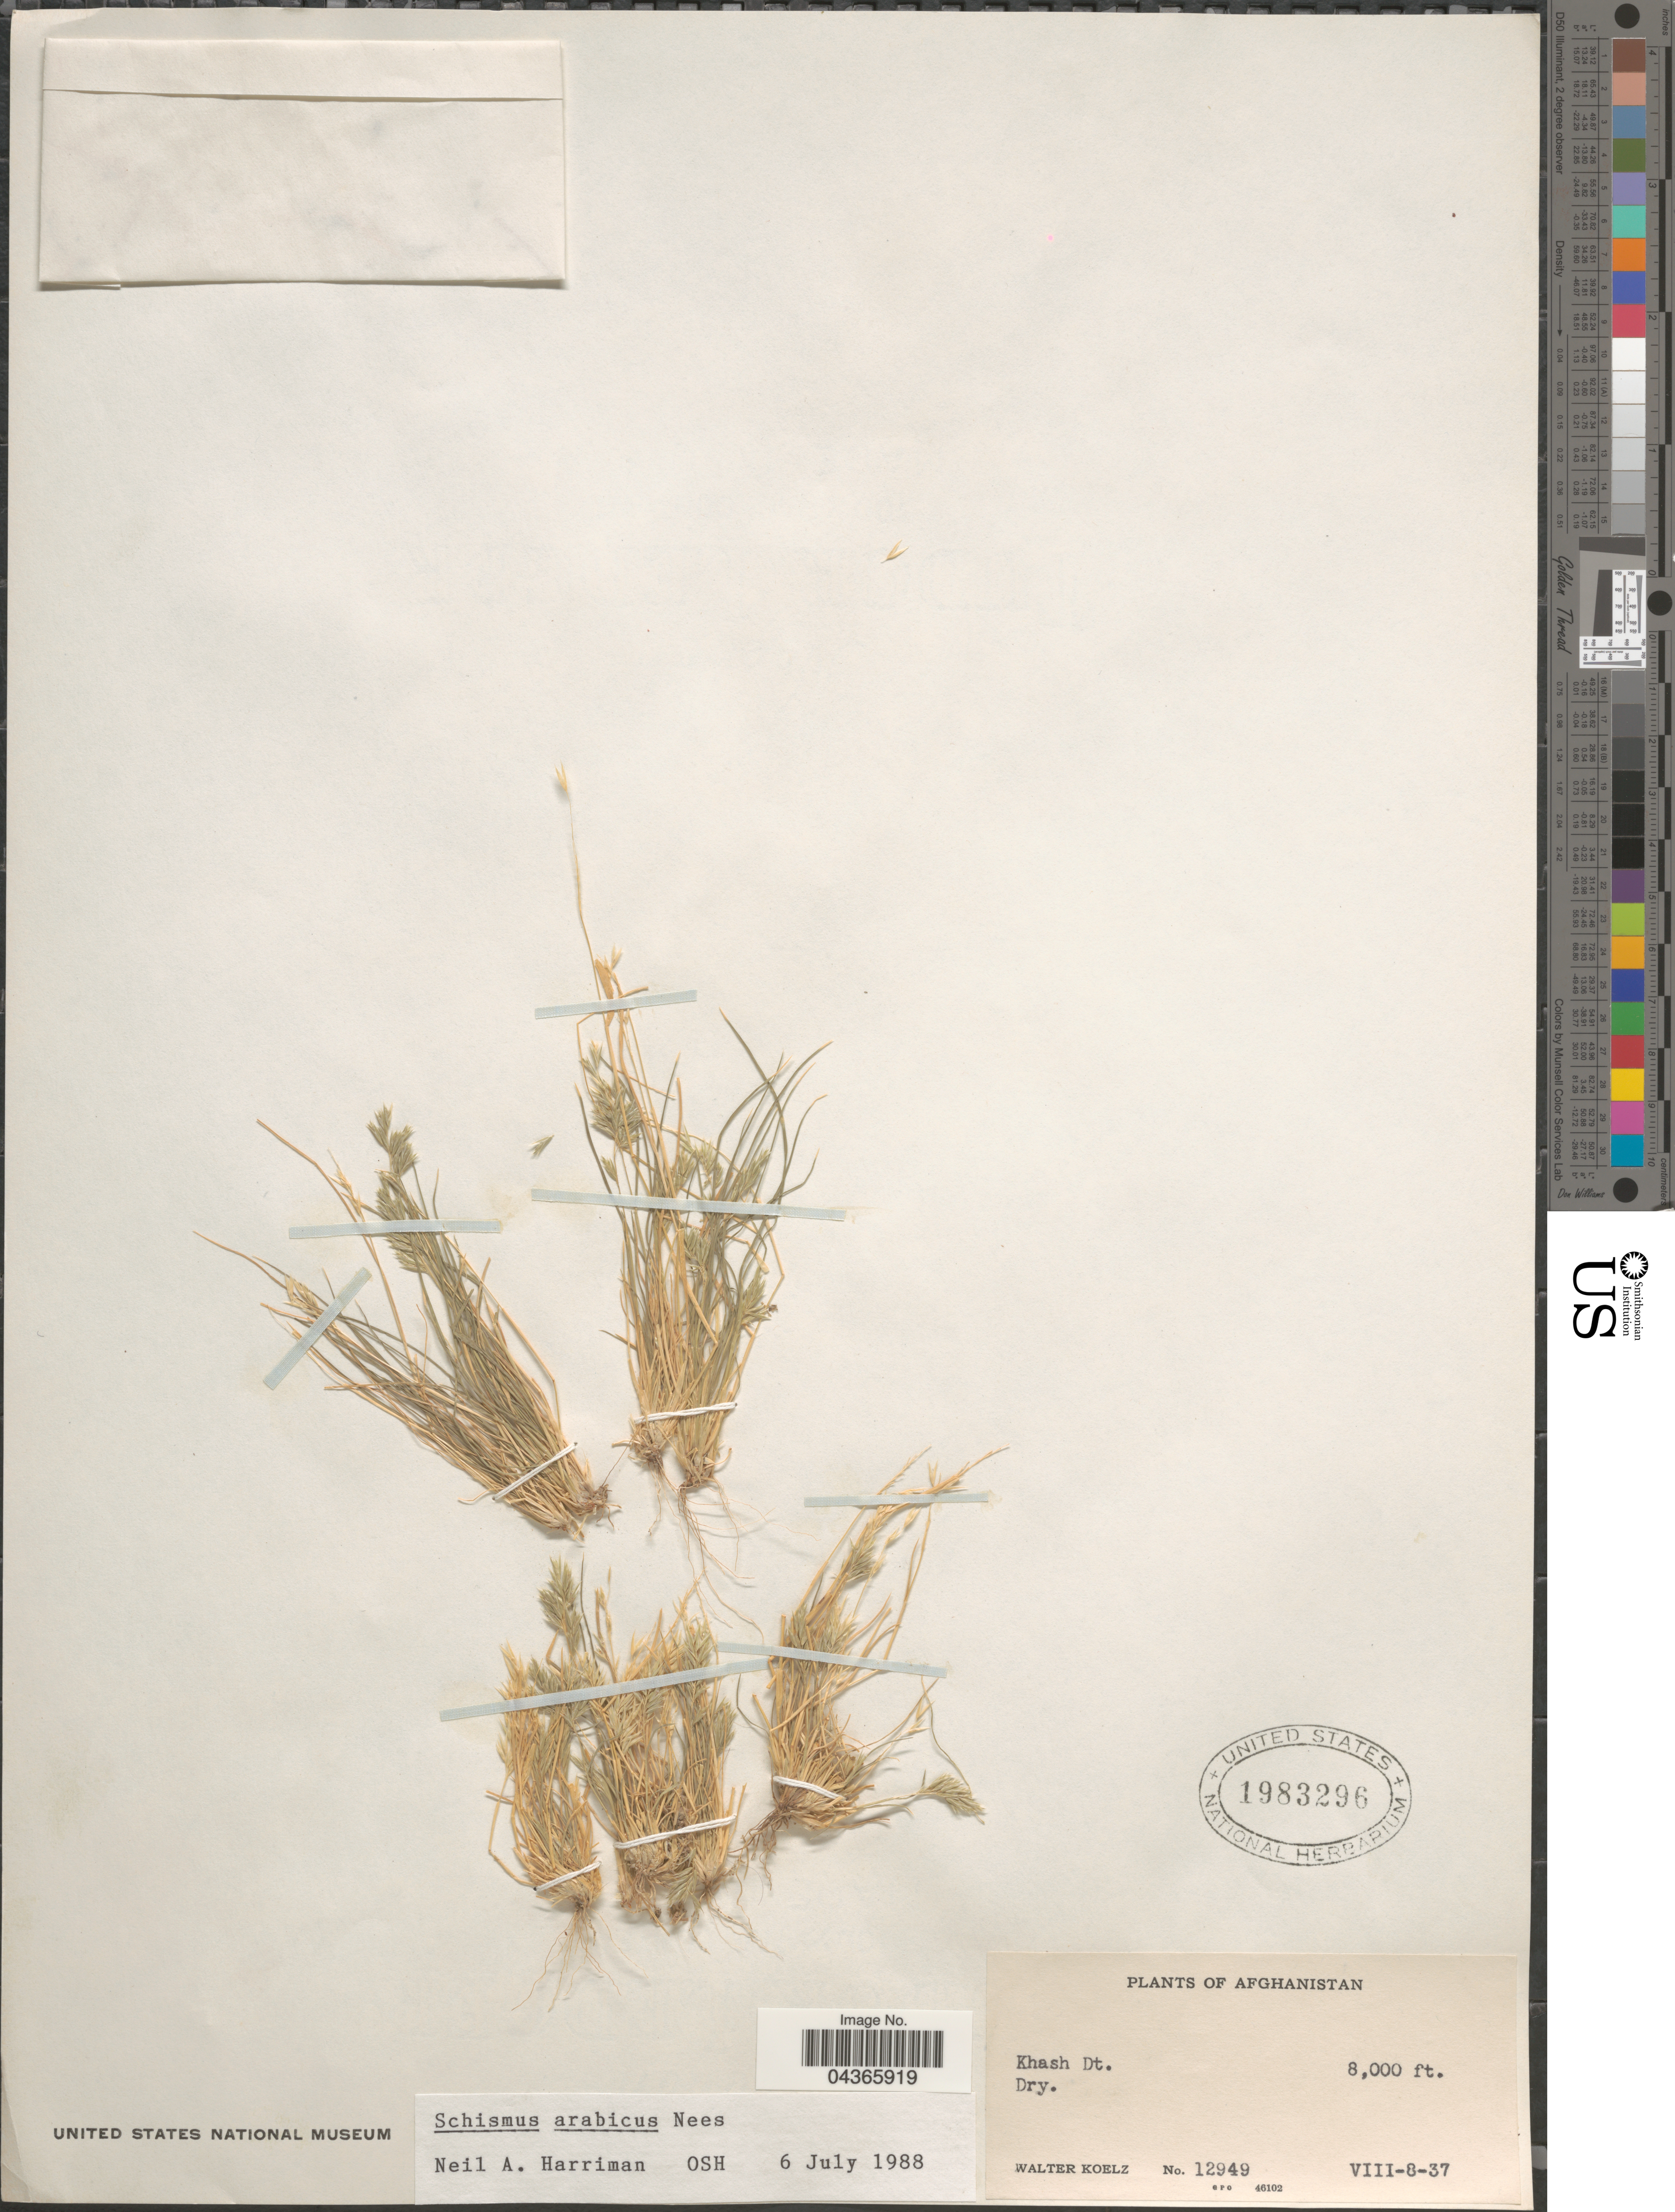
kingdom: Plantae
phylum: Tracheophyta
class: Liliopsida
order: Poales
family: Poaceae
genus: Schismus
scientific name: Schismus arabicus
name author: Nees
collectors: W. N. Koelz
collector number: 12949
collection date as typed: Transcribed d/m/y: 8/8/37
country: Afghanistan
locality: Khash Dt.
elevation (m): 2438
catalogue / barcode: US 1983296